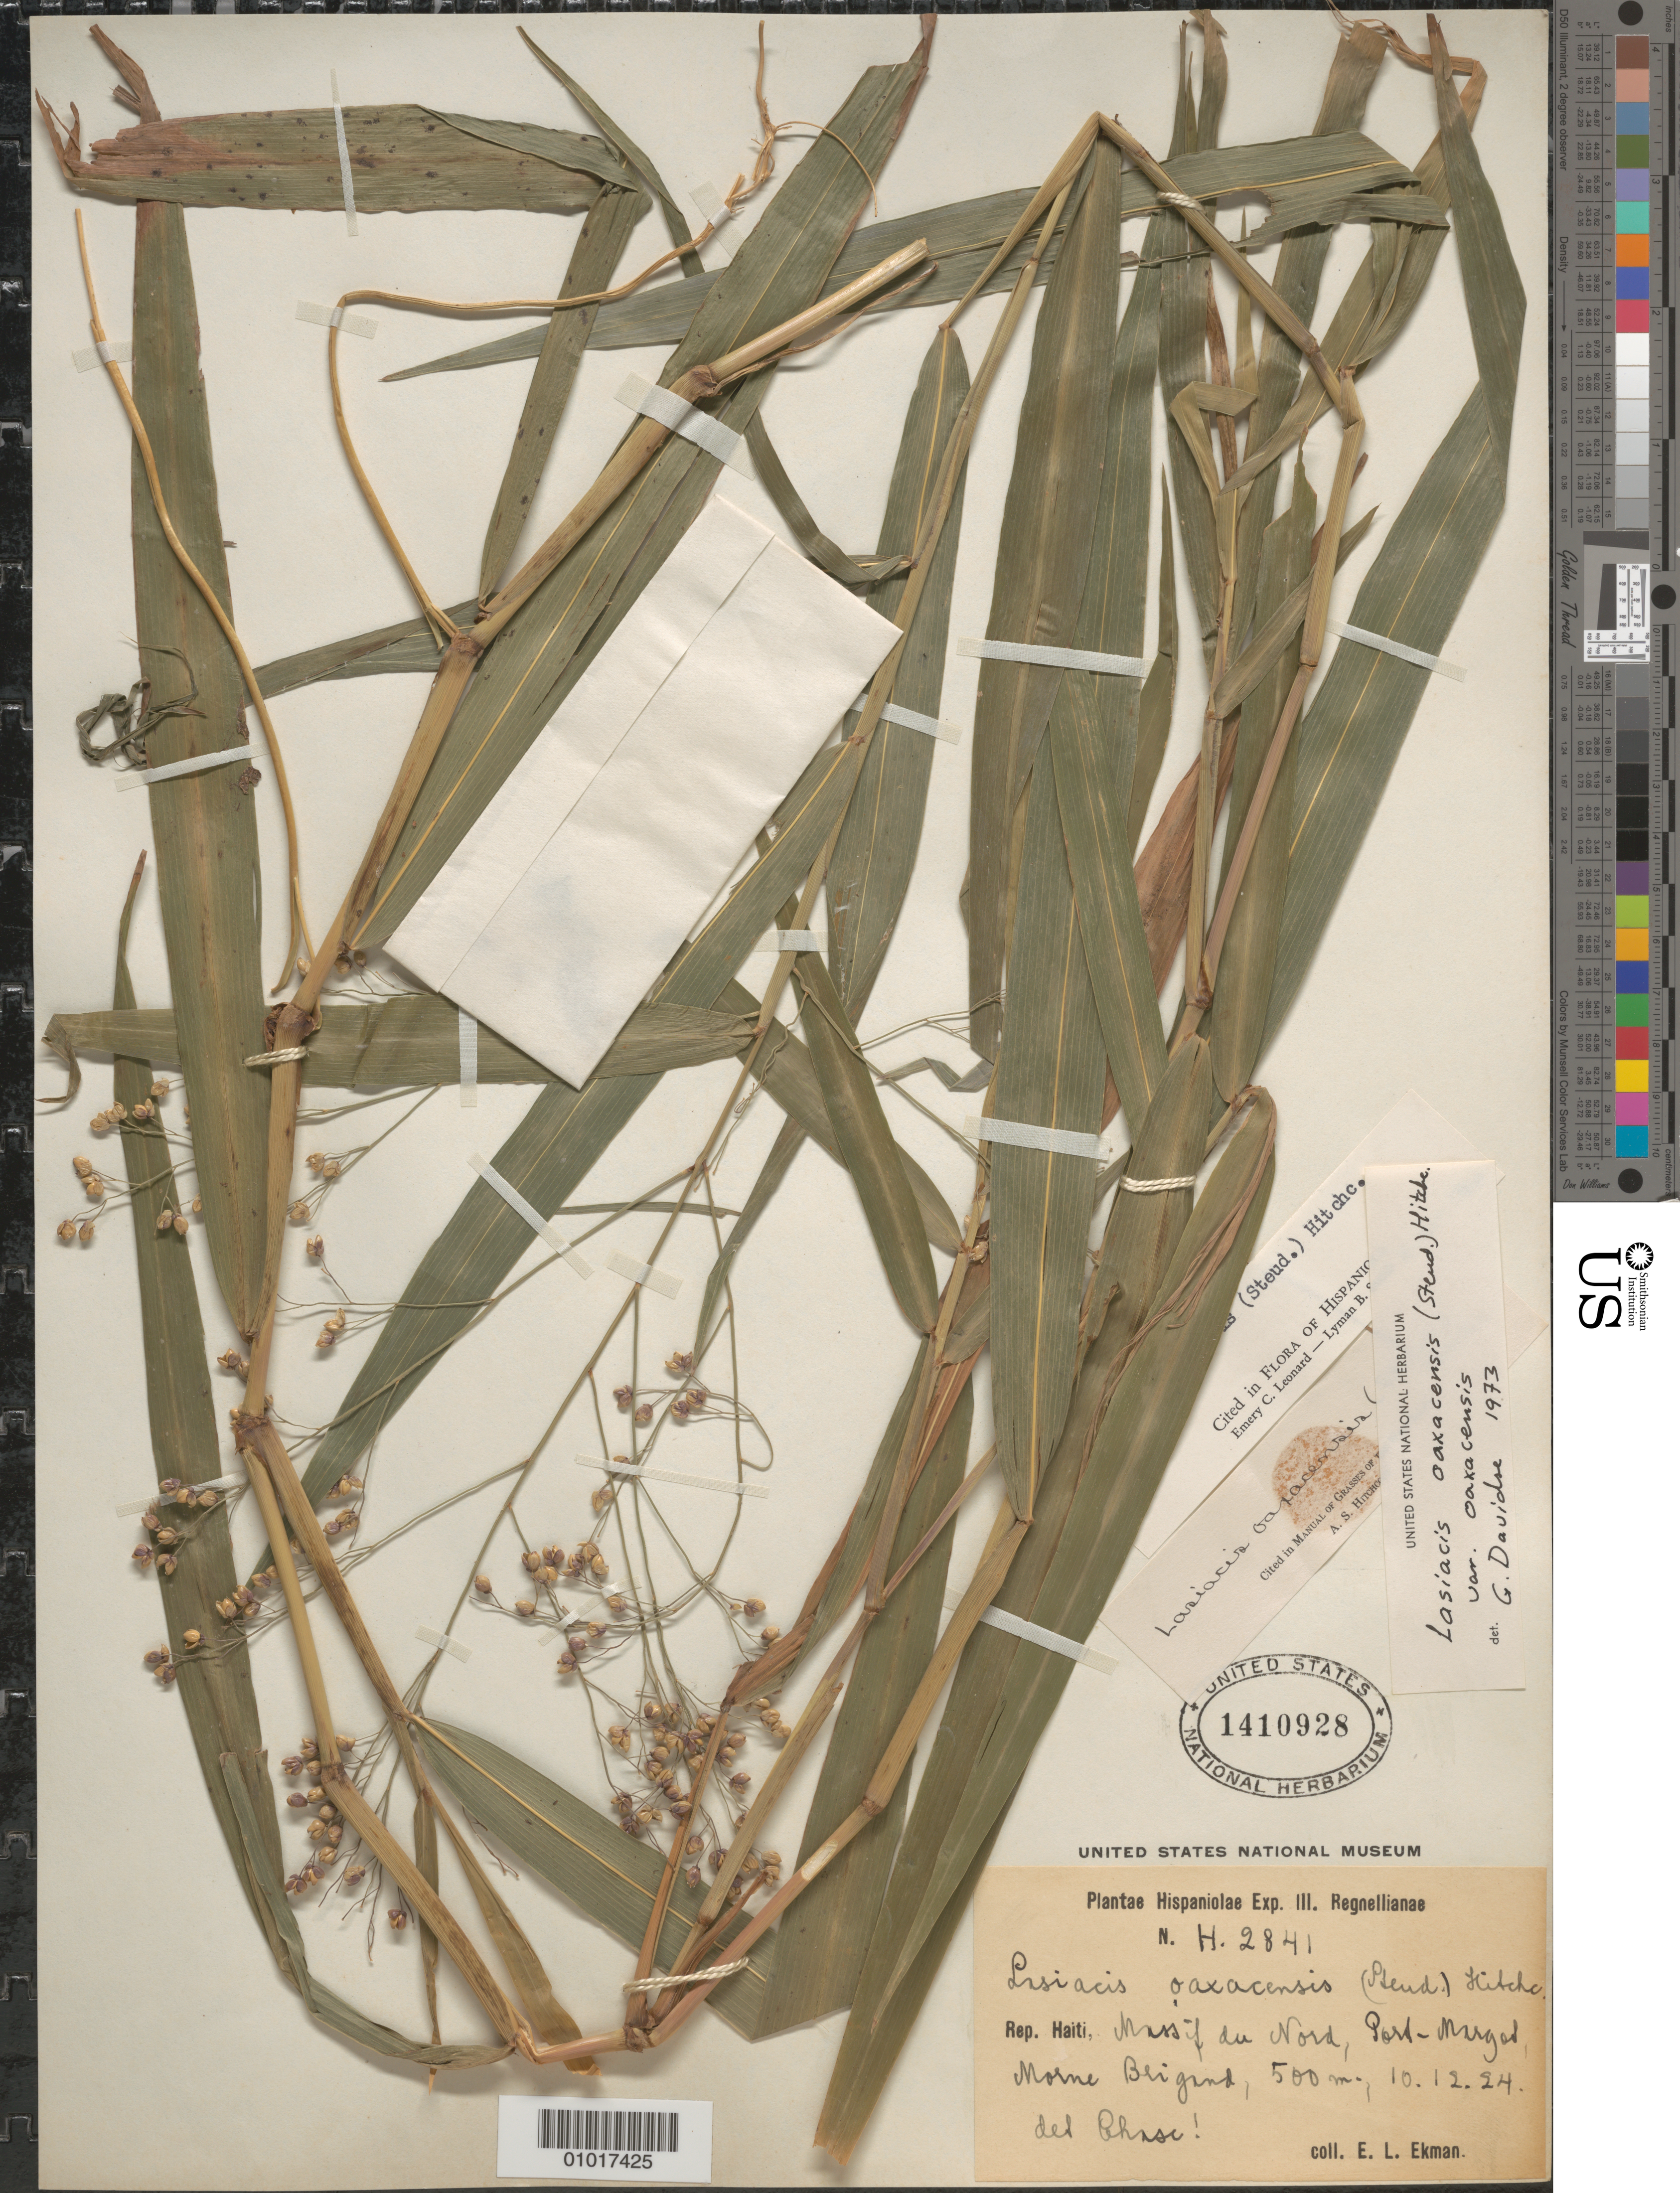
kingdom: Plantae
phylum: Tracheophyta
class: Liliopsida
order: Poales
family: Poaceae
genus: Lasiacis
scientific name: Lasiacis oaxacensis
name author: (Steud.) Hitchc.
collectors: E. L. Ekman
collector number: H 2841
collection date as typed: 10 Dec 1924 or 12 Oct 1924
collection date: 1924-10-12 or 1924-12-10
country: Haiti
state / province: Nord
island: Hispaniola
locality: Massif du Nord, Port Margot, Morne Brigand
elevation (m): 500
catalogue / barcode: US 1410928